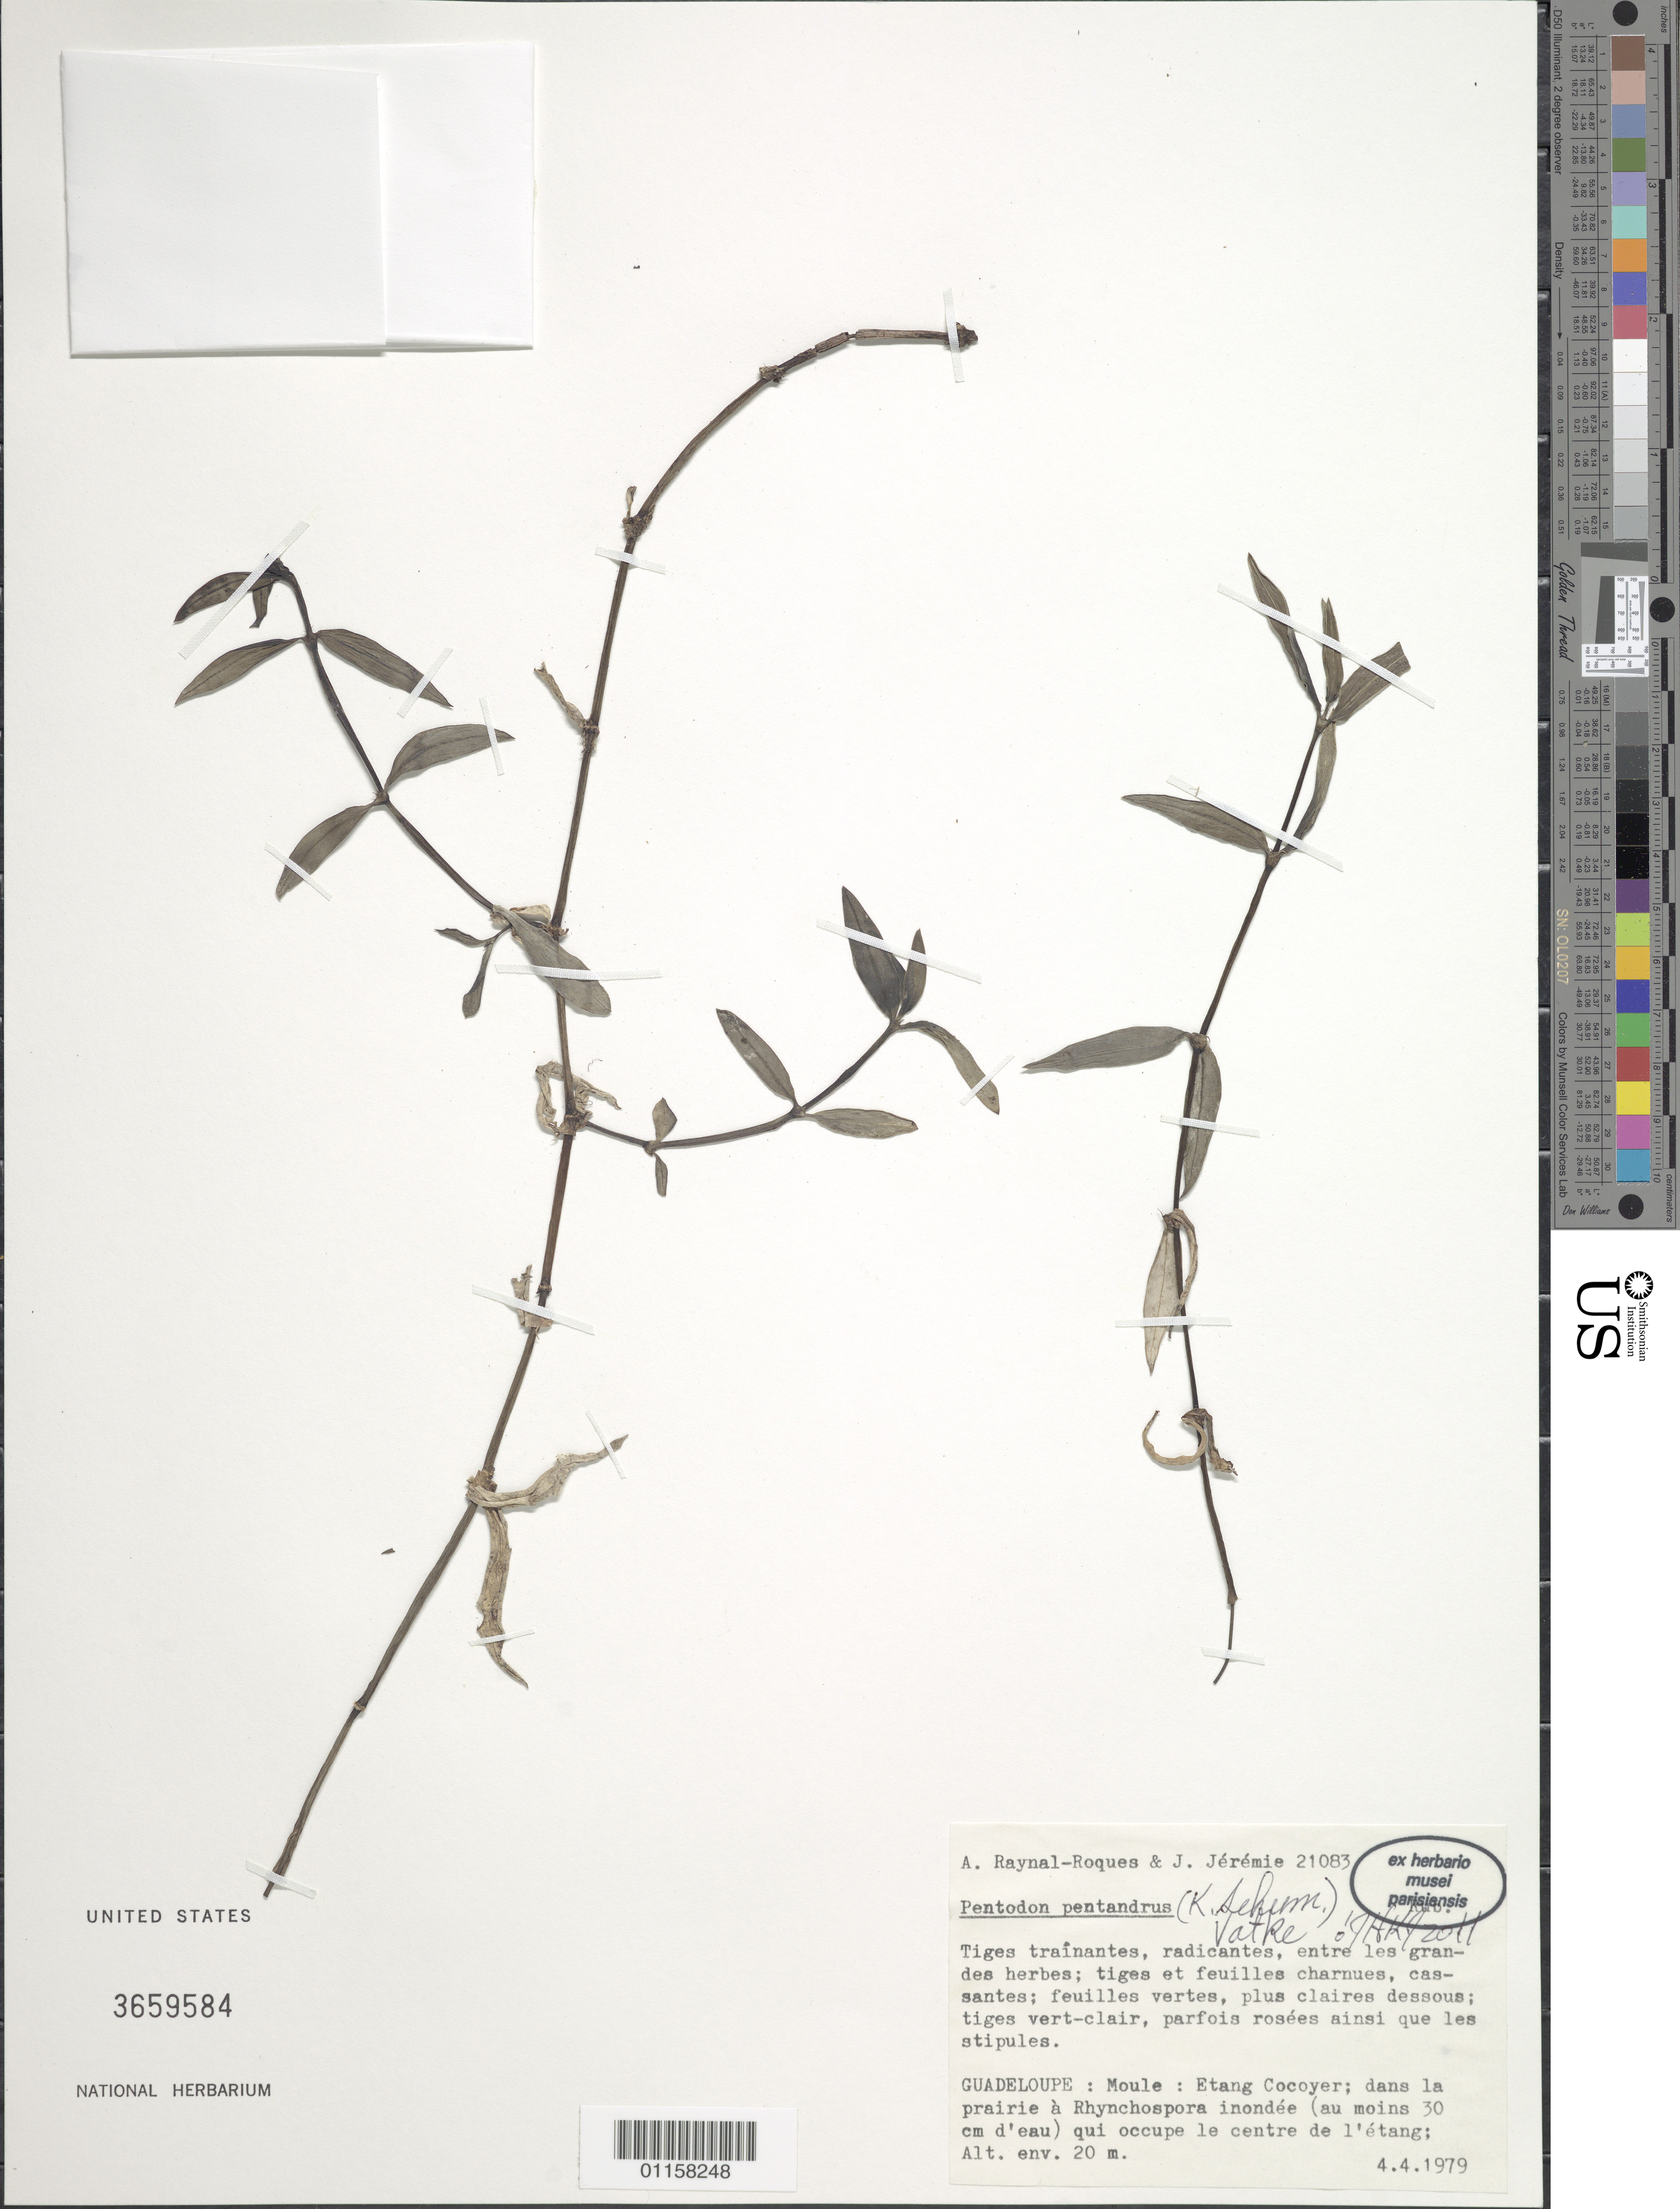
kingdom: Plantae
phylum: Tracheophyta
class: Magnoliopsida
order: Gentianales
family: Rubiaceae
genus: Pentodon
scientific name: Pentodon pentandrus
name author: (Schumach. & Thonn.) Vatke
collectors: A. M. Raynal & J. Jérémie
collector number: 21083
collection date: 1979-04-04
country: Guadeloupe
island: Grande Terre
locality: Le Moule; Etang Cocoyer.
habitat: Dans la prairie à Rhynchospora inondée (au moins 30 cm d'eau) qui occupe le centre de l'étang.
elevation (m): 20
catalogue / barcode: US 3659584